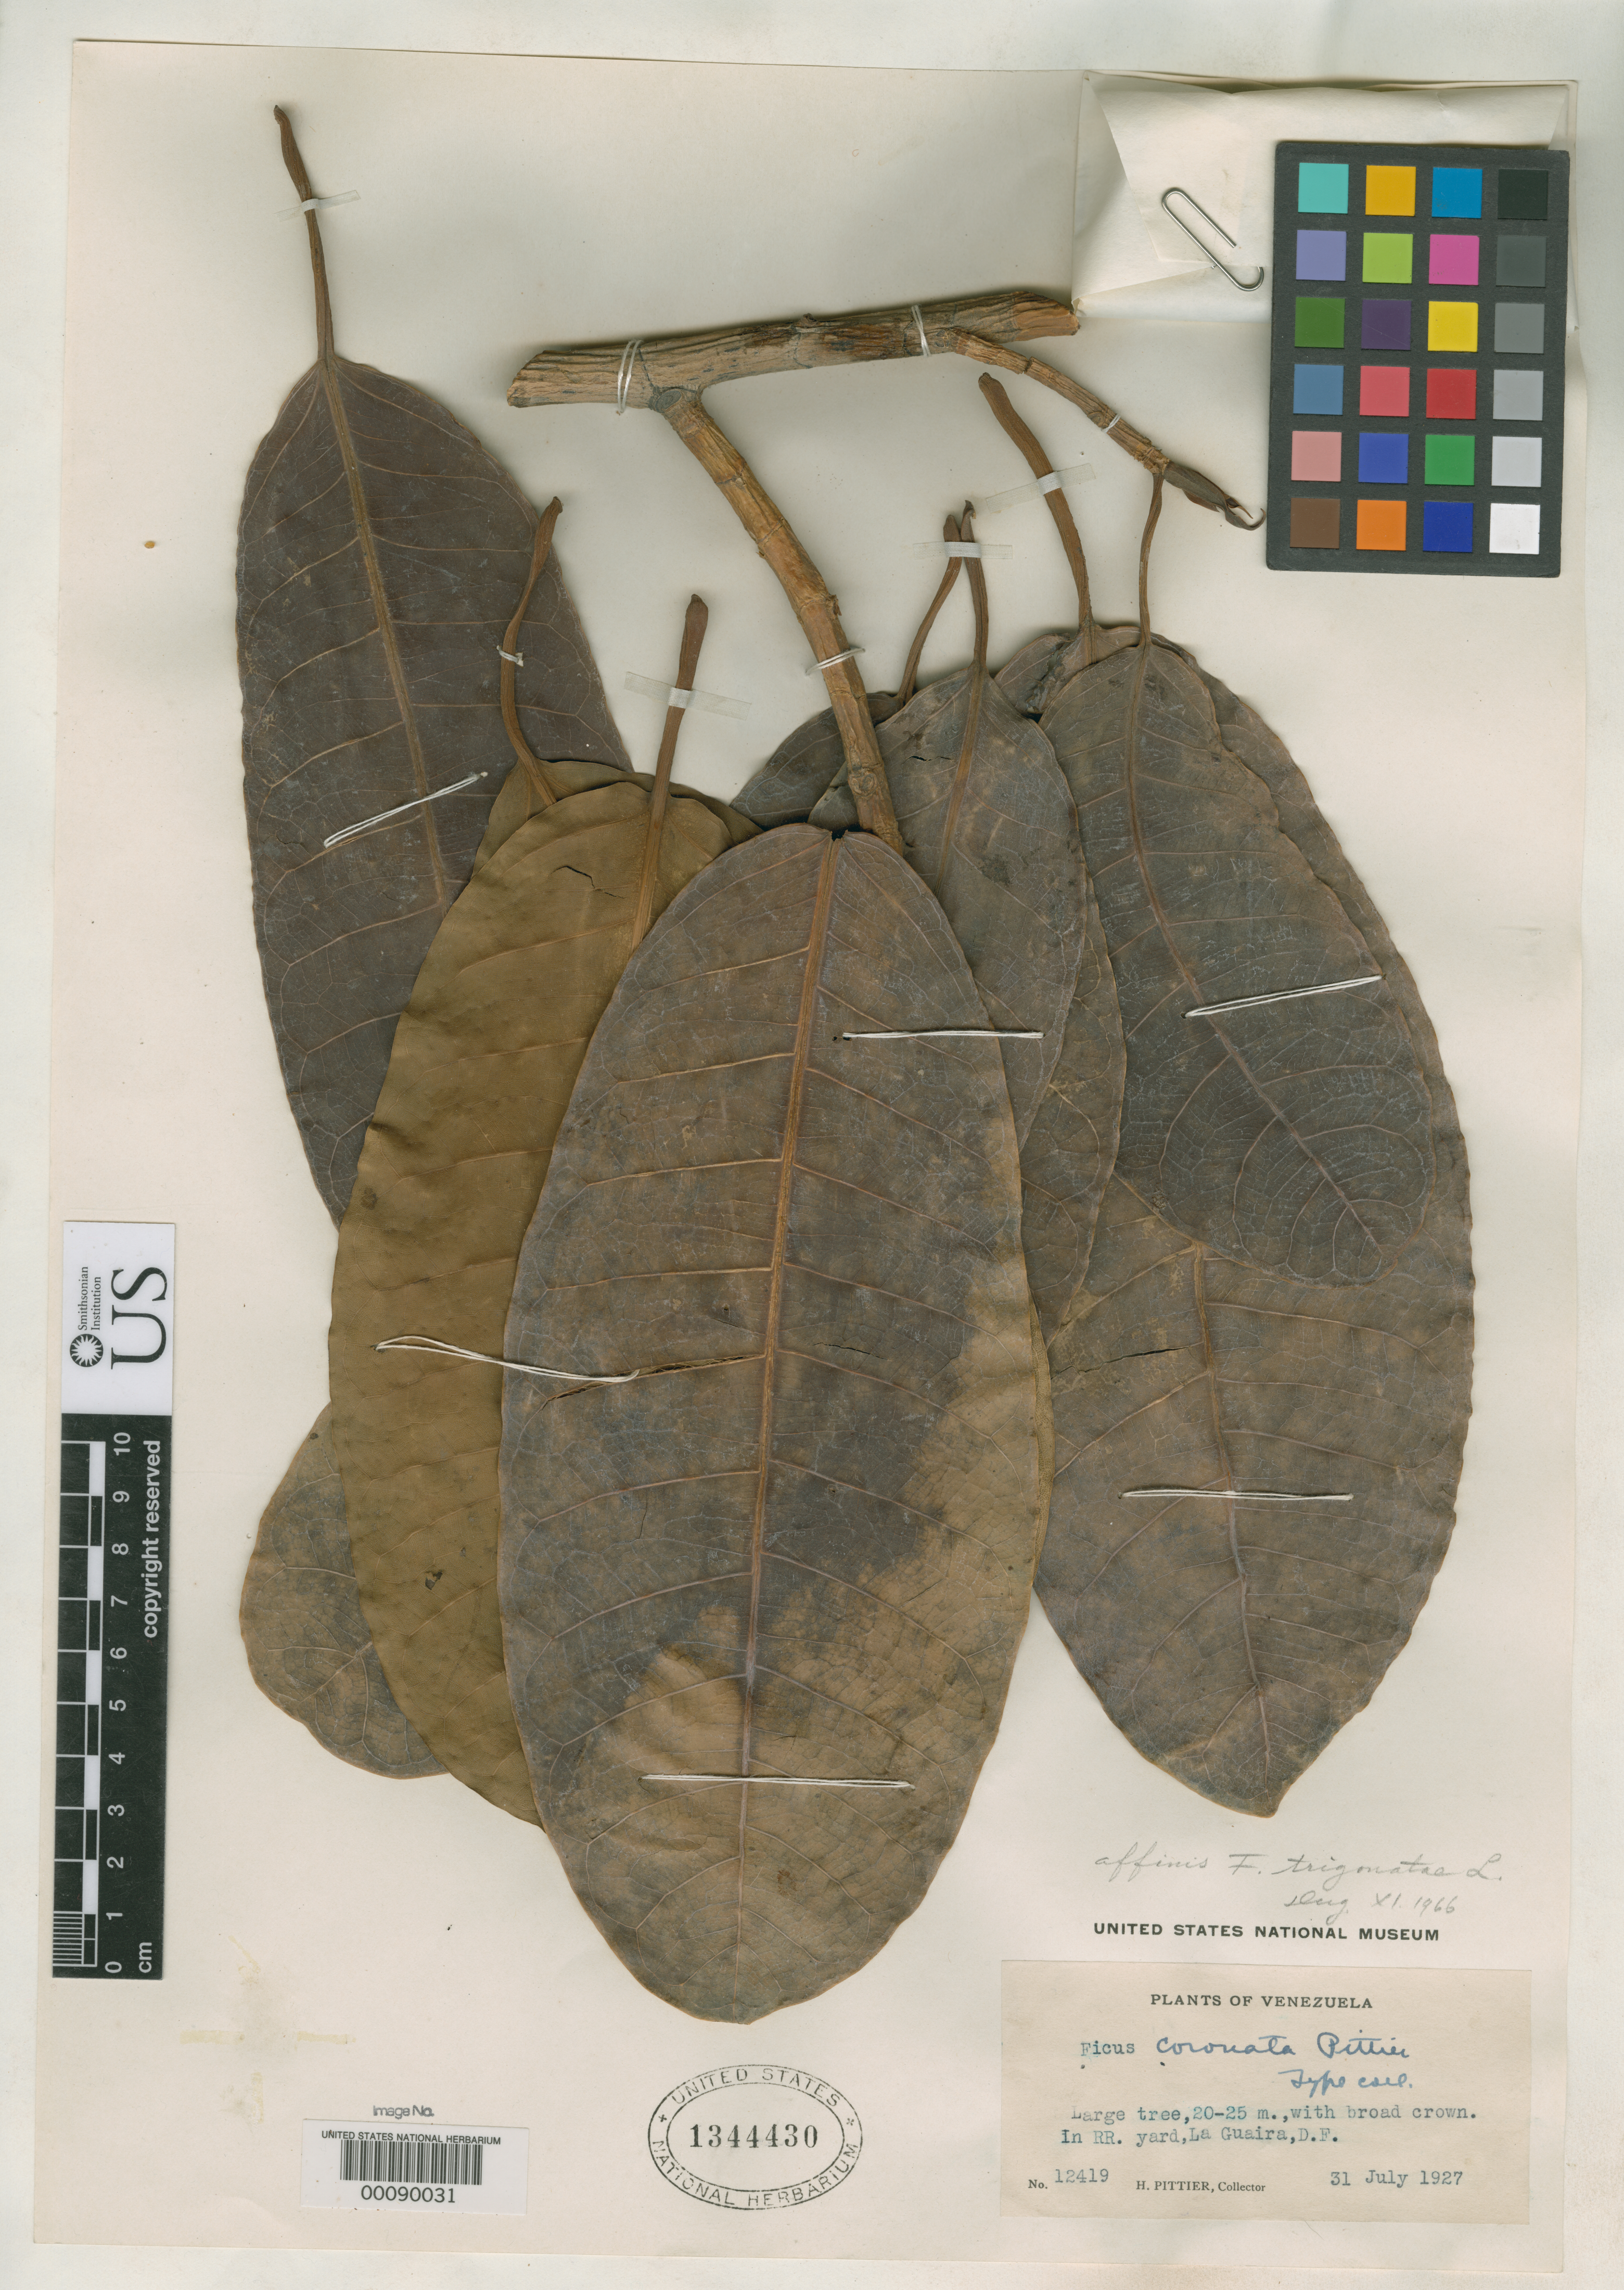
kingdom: Plantae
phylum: Tracheophyta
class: Magnoliopsida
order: Rosales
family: Moraceae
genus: Ficus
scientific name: Ficus coronata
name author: Pittier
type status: Type Collection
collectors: H. F. Pittier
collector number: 12419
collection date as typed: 31 Jul 1927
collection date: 1927-07-31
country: Venezuela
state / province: Distrito Federal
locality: La Guaira.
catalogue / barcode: US 1344430